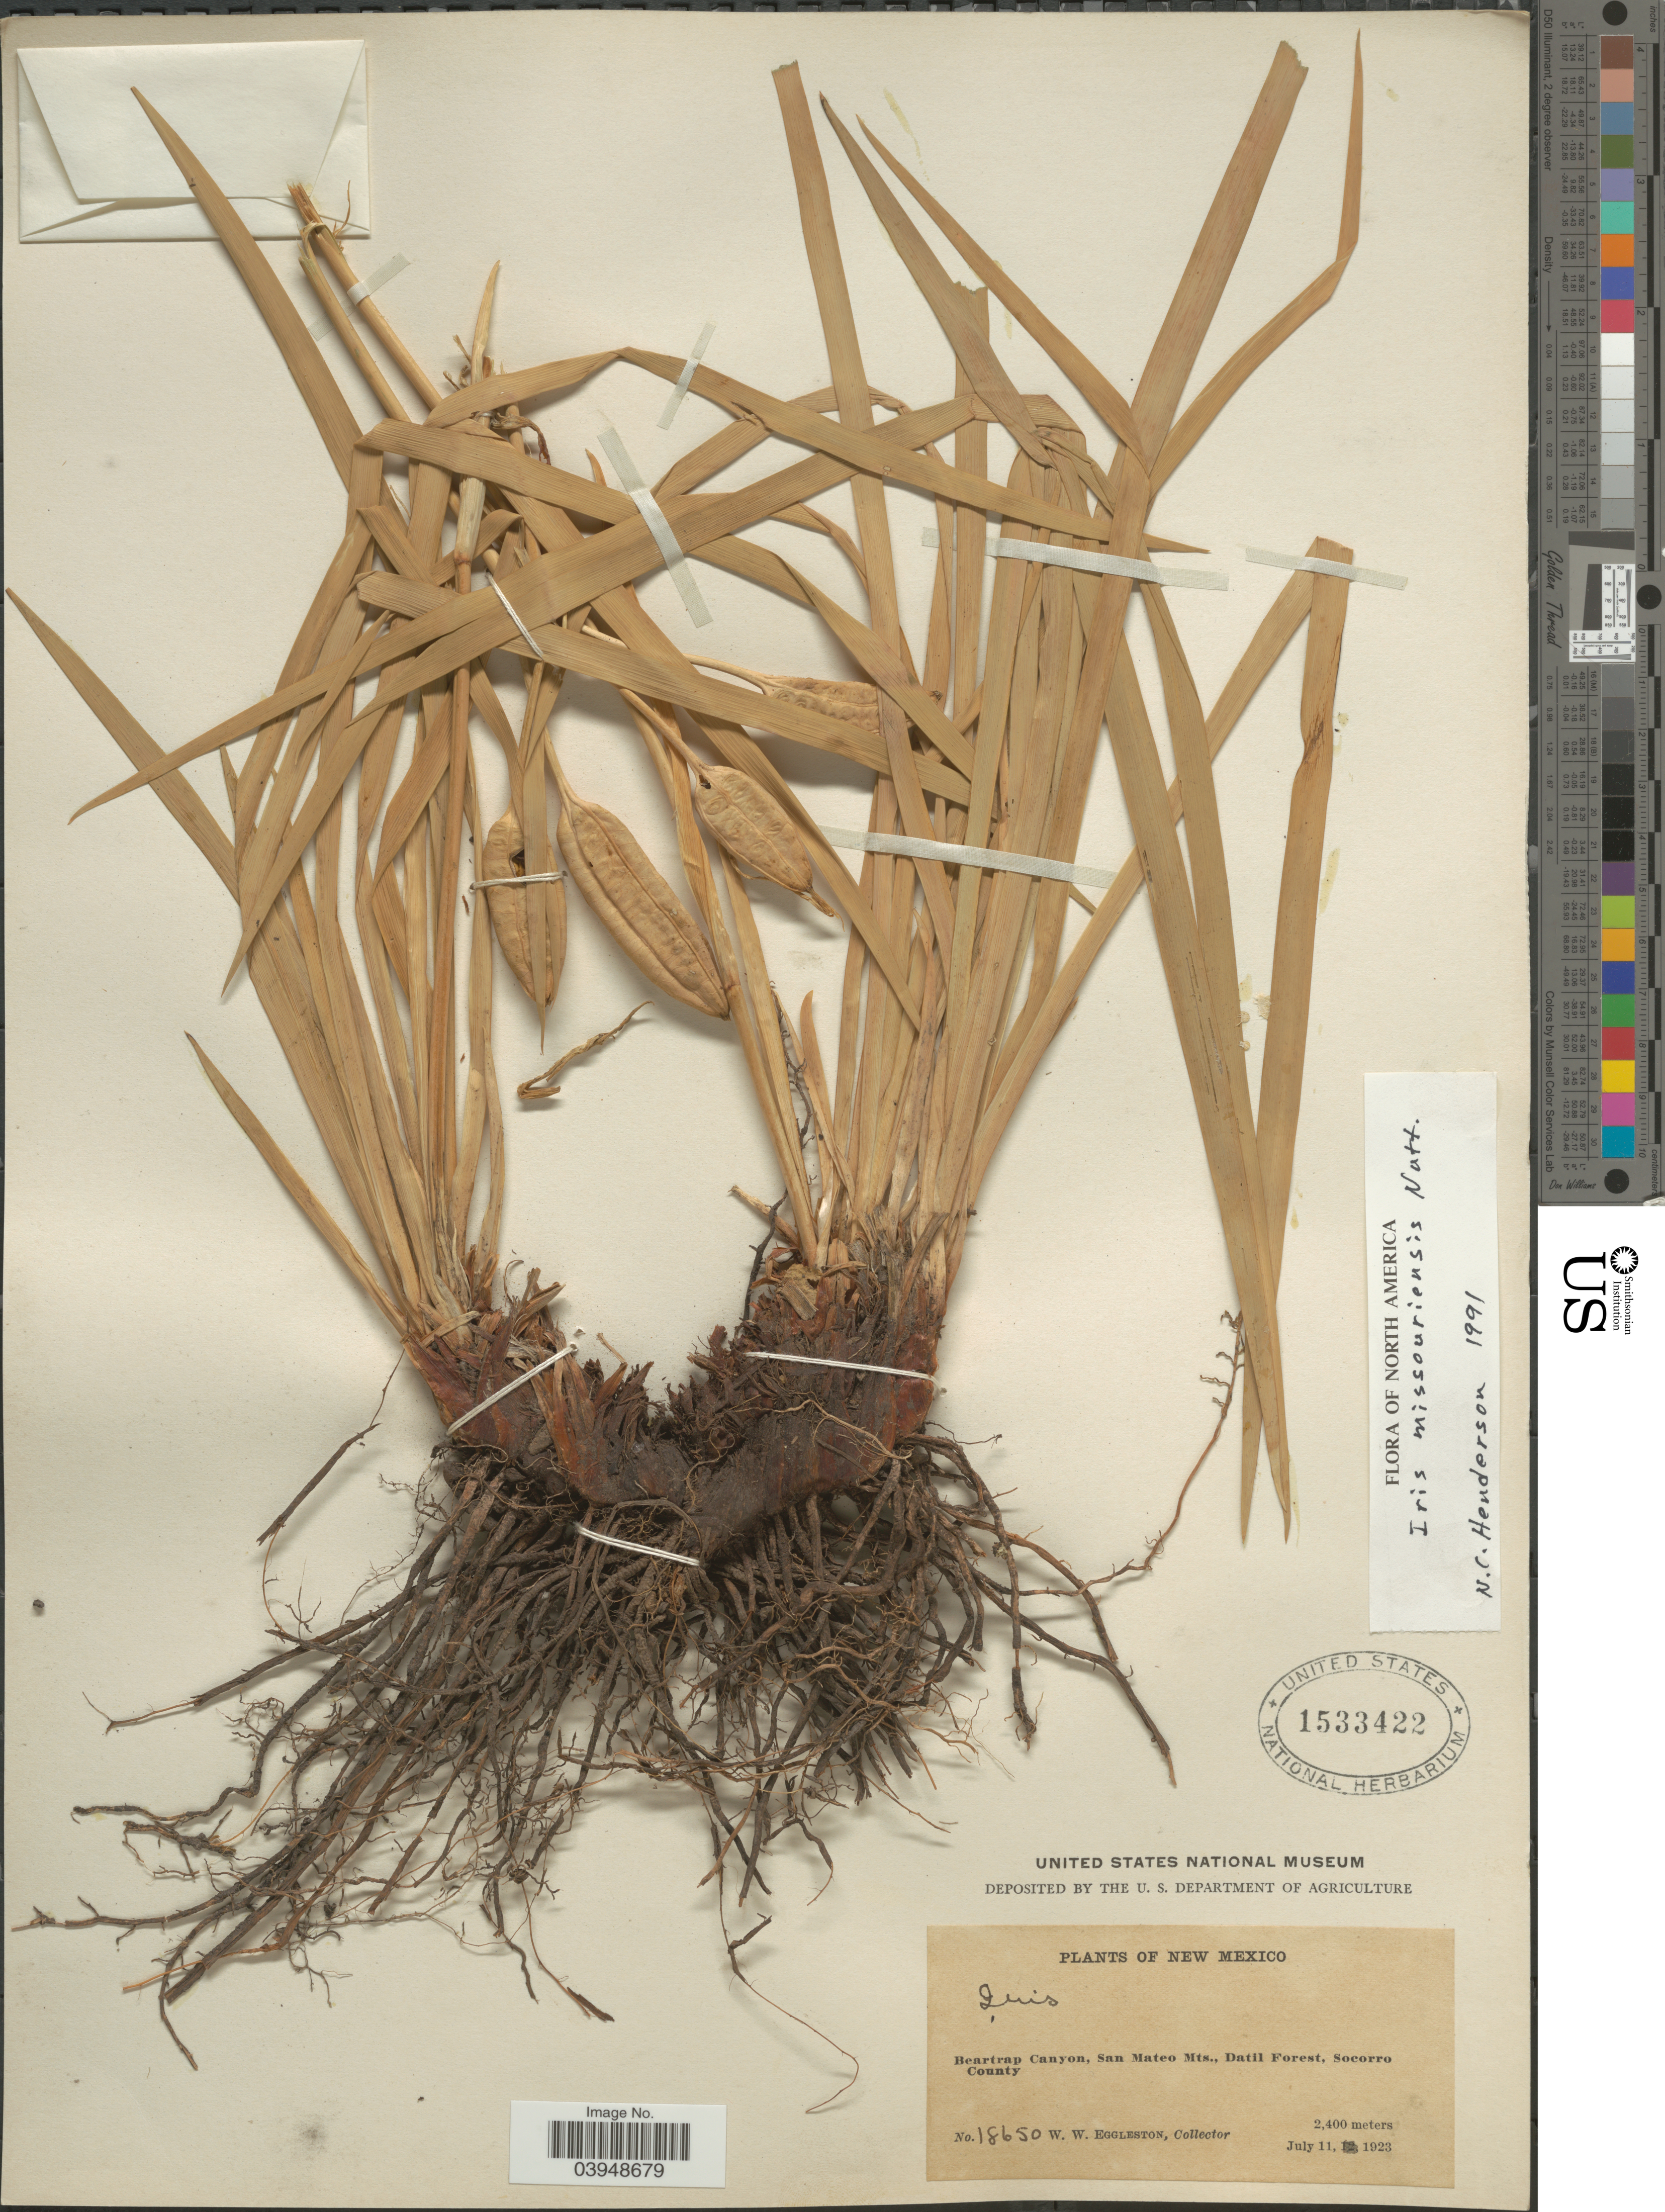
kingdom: Plantae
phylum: Tracheophyta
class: Liliopsida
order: Asparagales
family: Iridaceae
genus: Iris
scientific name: Iris missouriensis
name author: Nutt.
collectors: W. W. Eggleston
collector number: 18650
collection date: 1923-07-11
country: United States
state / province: New Mexico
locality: Beartrap Canyon, San Mateo Mts., Datil Forest, Socorro County.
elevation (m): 2400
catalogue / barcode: US 1533422